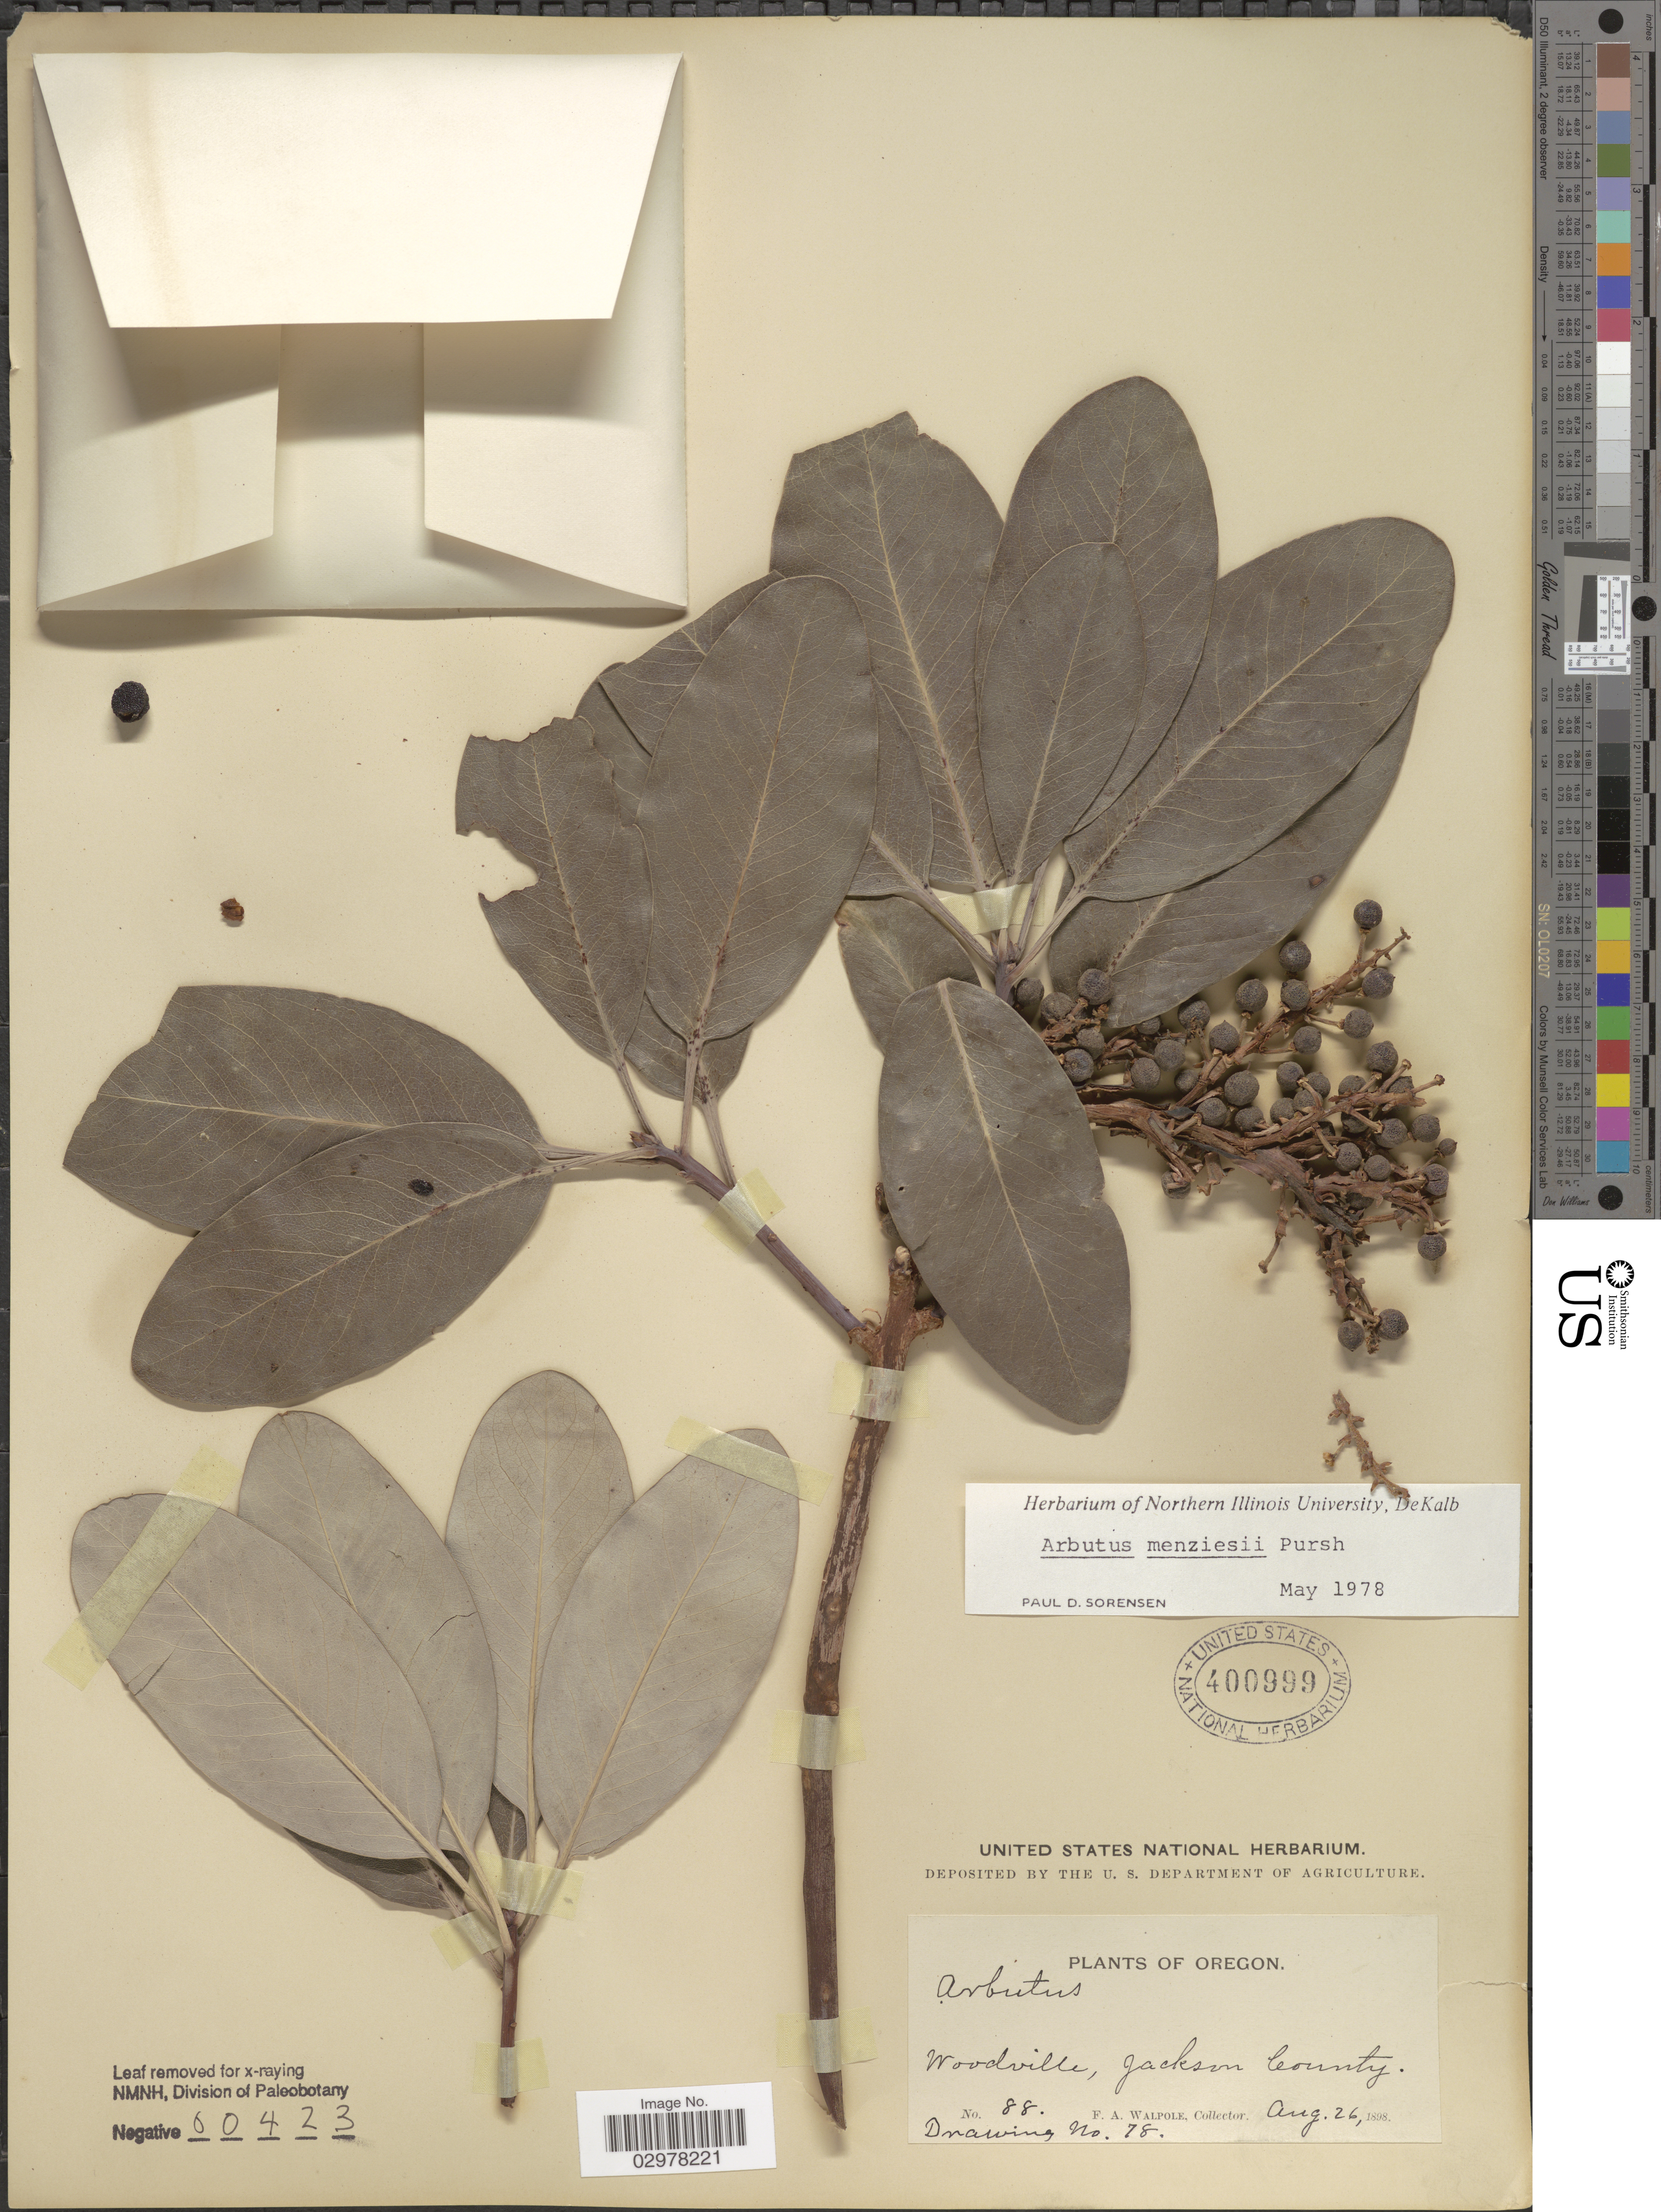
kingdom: Plantae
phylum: Tracheophyta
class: Magnoliopsida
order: Ericales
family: Ericaceae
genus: Arbutus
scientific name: Arbutus menziesii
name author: Pursh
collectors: F. Walpole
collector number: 88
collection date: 1898-08-26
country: United States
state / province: Oregon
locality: Woodville, Jackson County.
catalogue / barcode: US 400999